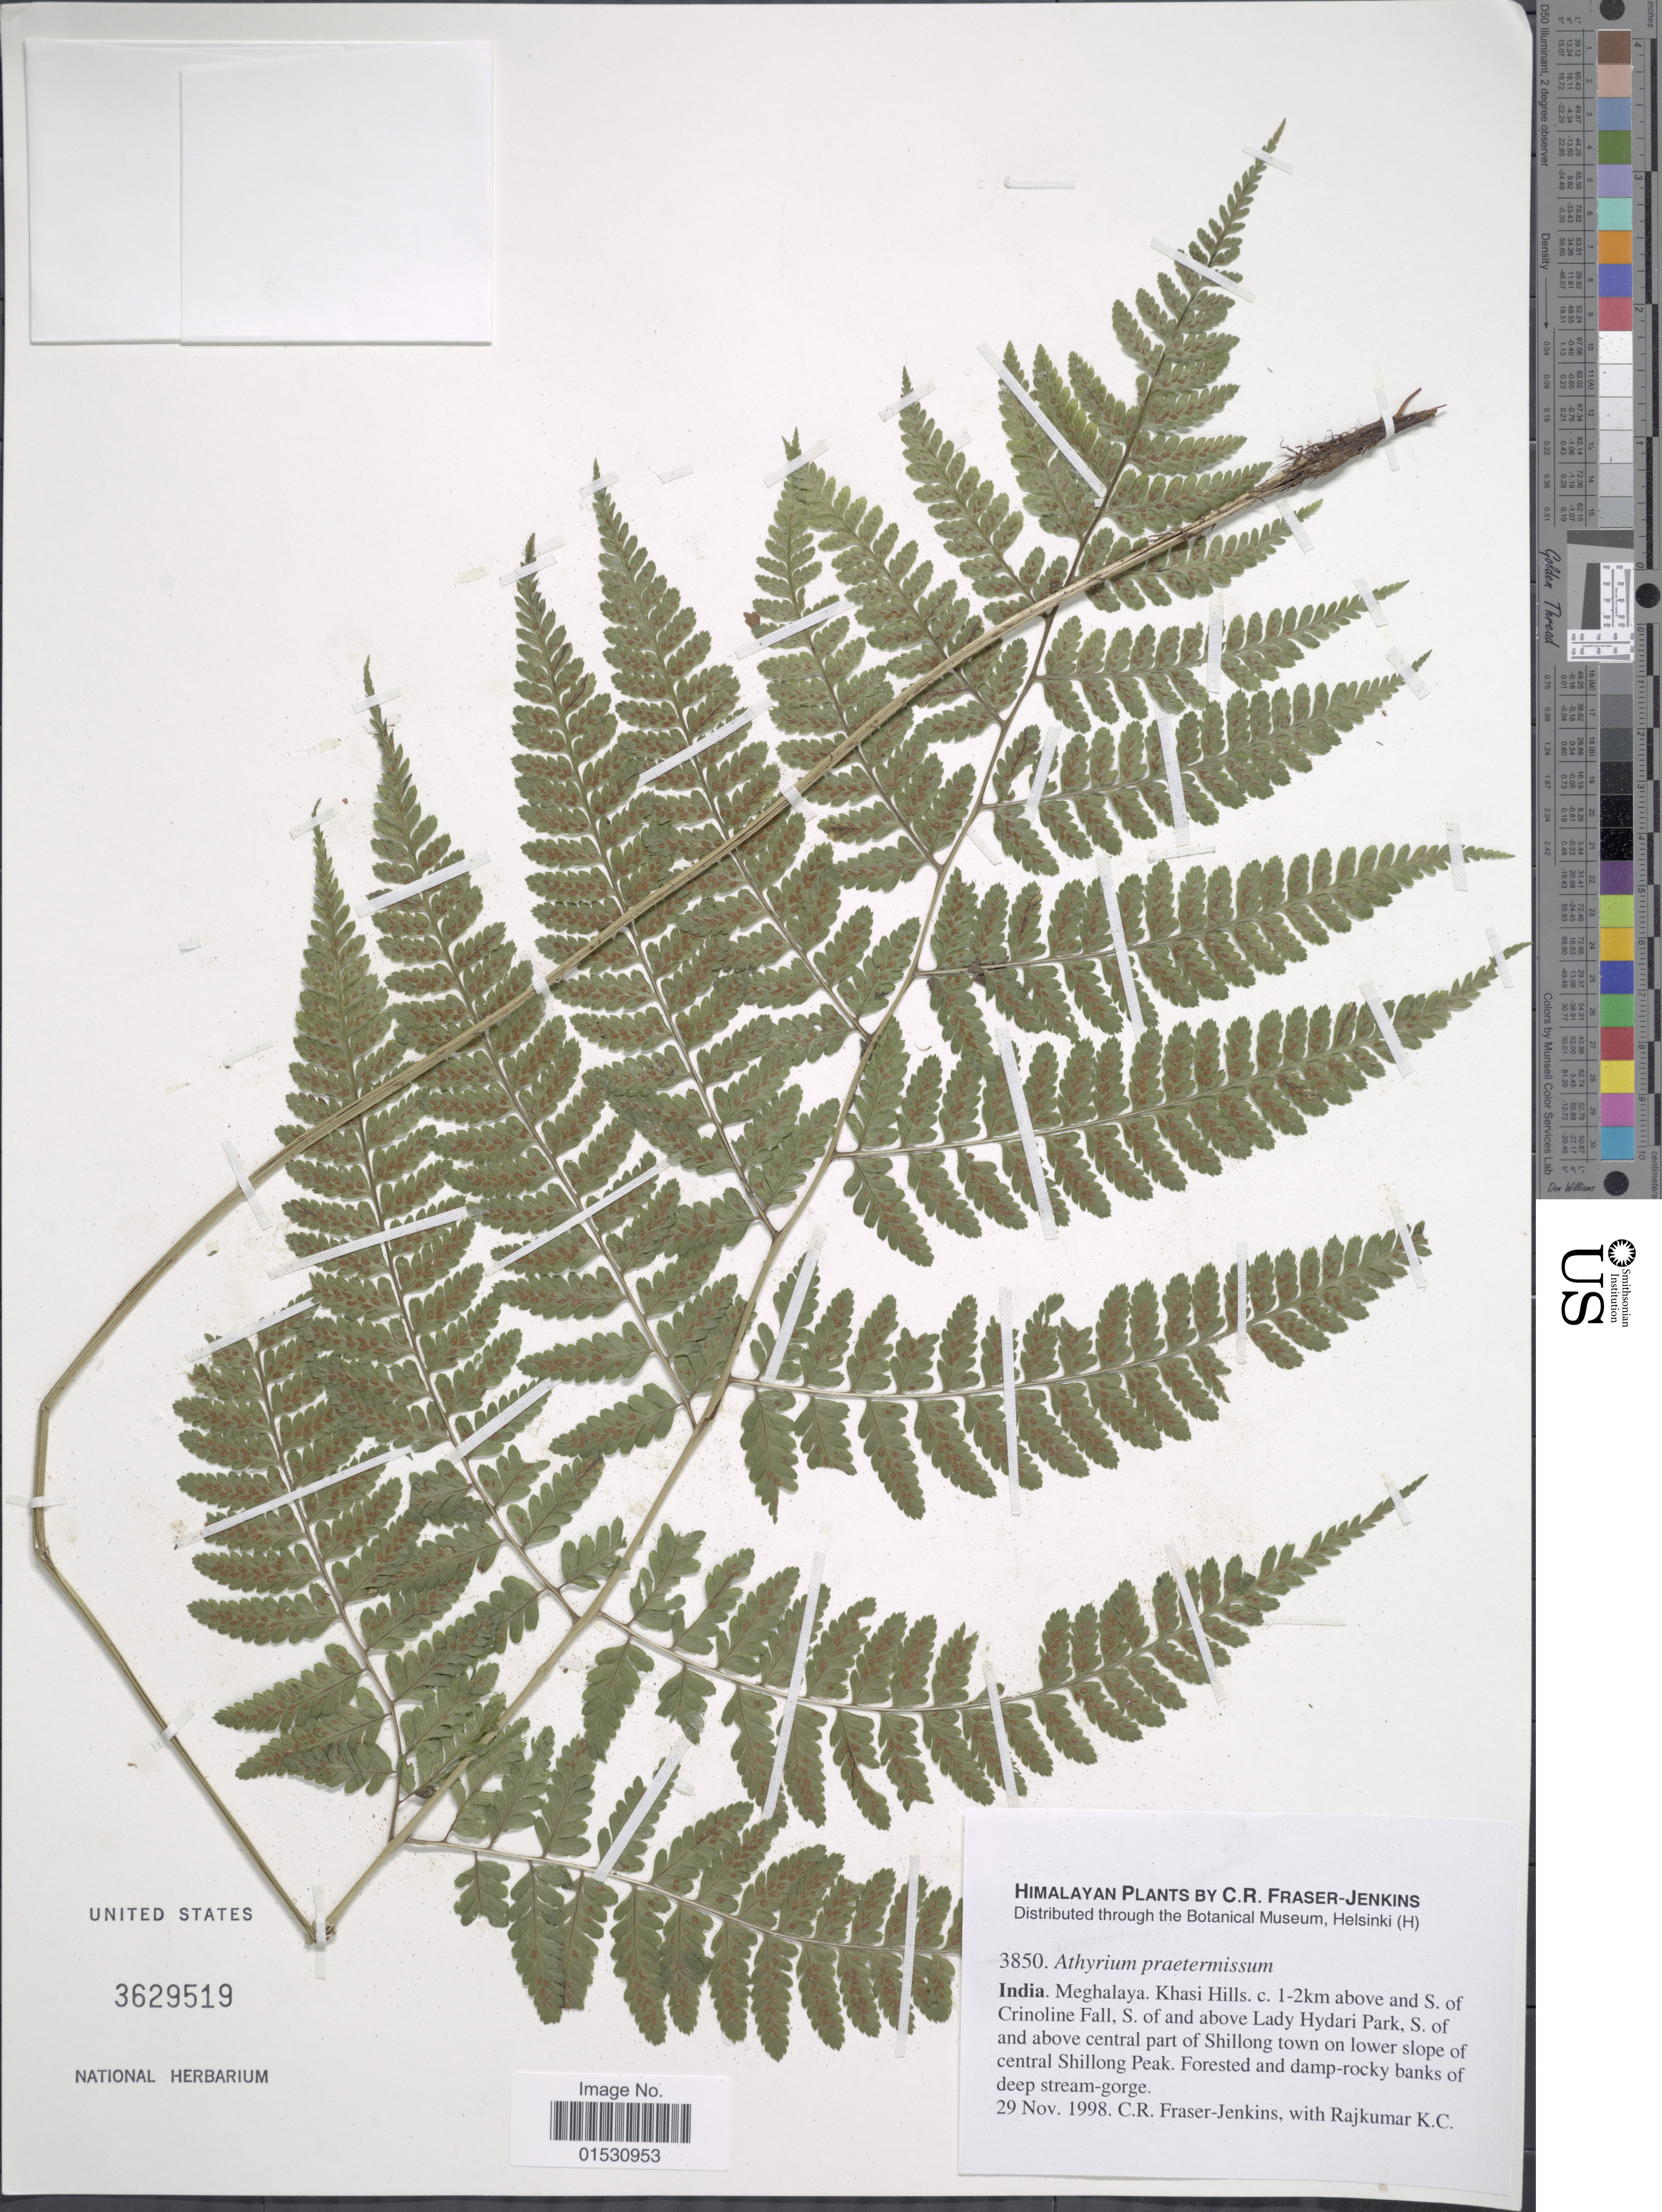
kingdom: Plantae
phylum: Tracheophyta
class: Polypodiopsida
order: Polypodiales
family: Athyriaceae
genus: Athyrium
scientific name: Athyrium praetermissum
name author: Sledge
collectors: C. R. Fraser-Jenkins & K. Rajkumar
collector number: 3850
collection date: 1998-11-29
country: India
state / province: Meghalaya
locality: Himalayan. Khasi Hills. c. 1-2 km above and S. of Crinoline Fall, S. of and above Lady Hydari park, S. of and above central part of Shillong town on lower slope of central Chillong Peak.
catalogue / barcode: US 3629519